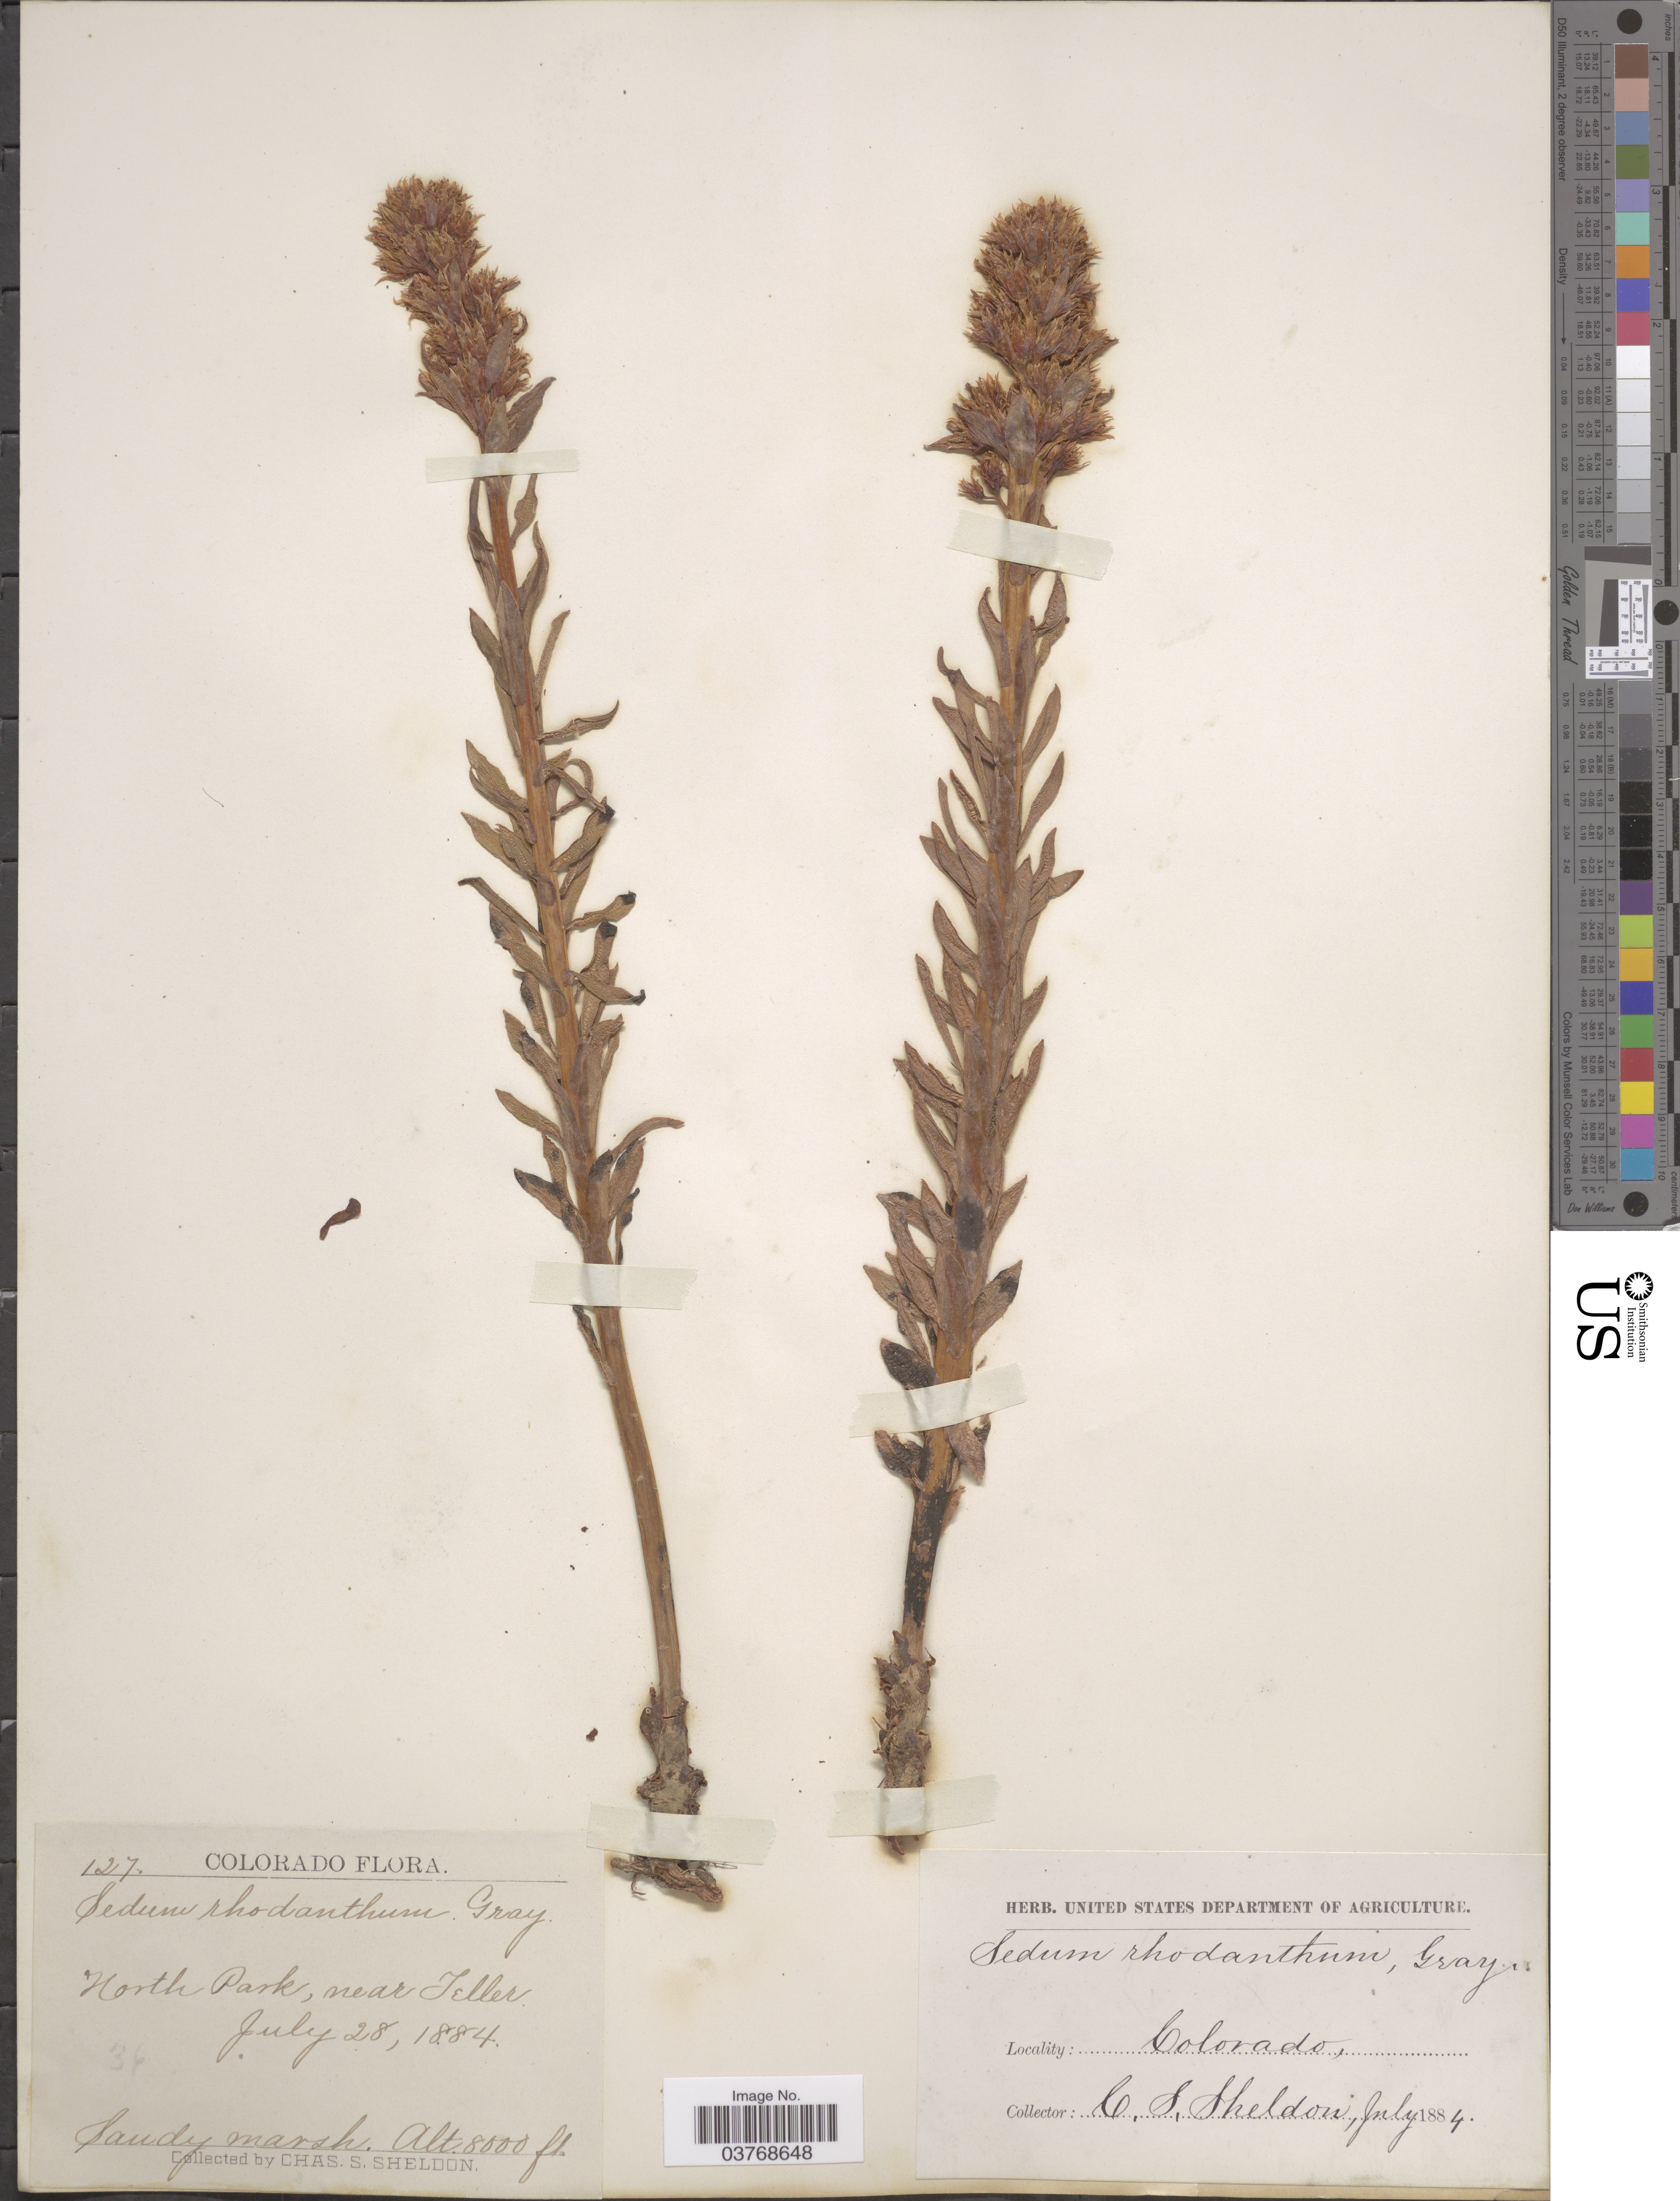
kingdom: Plantae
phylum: Tracheophyta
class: Magnoliopsida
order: Saxifragales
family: Crassulaceae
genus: Rhodiola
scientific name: Rhodiola rhodantha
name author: (A. Gray) H. Jacobsen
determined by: Strong, Mark T., (BOT), Smithsonian Institution - National Museum of Natural History (UNITED STATES)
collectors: C. S. Sheldon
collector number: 127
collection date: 1884-07-28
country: United States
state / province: Colorado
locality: North Park, near Teller.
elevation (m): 2438